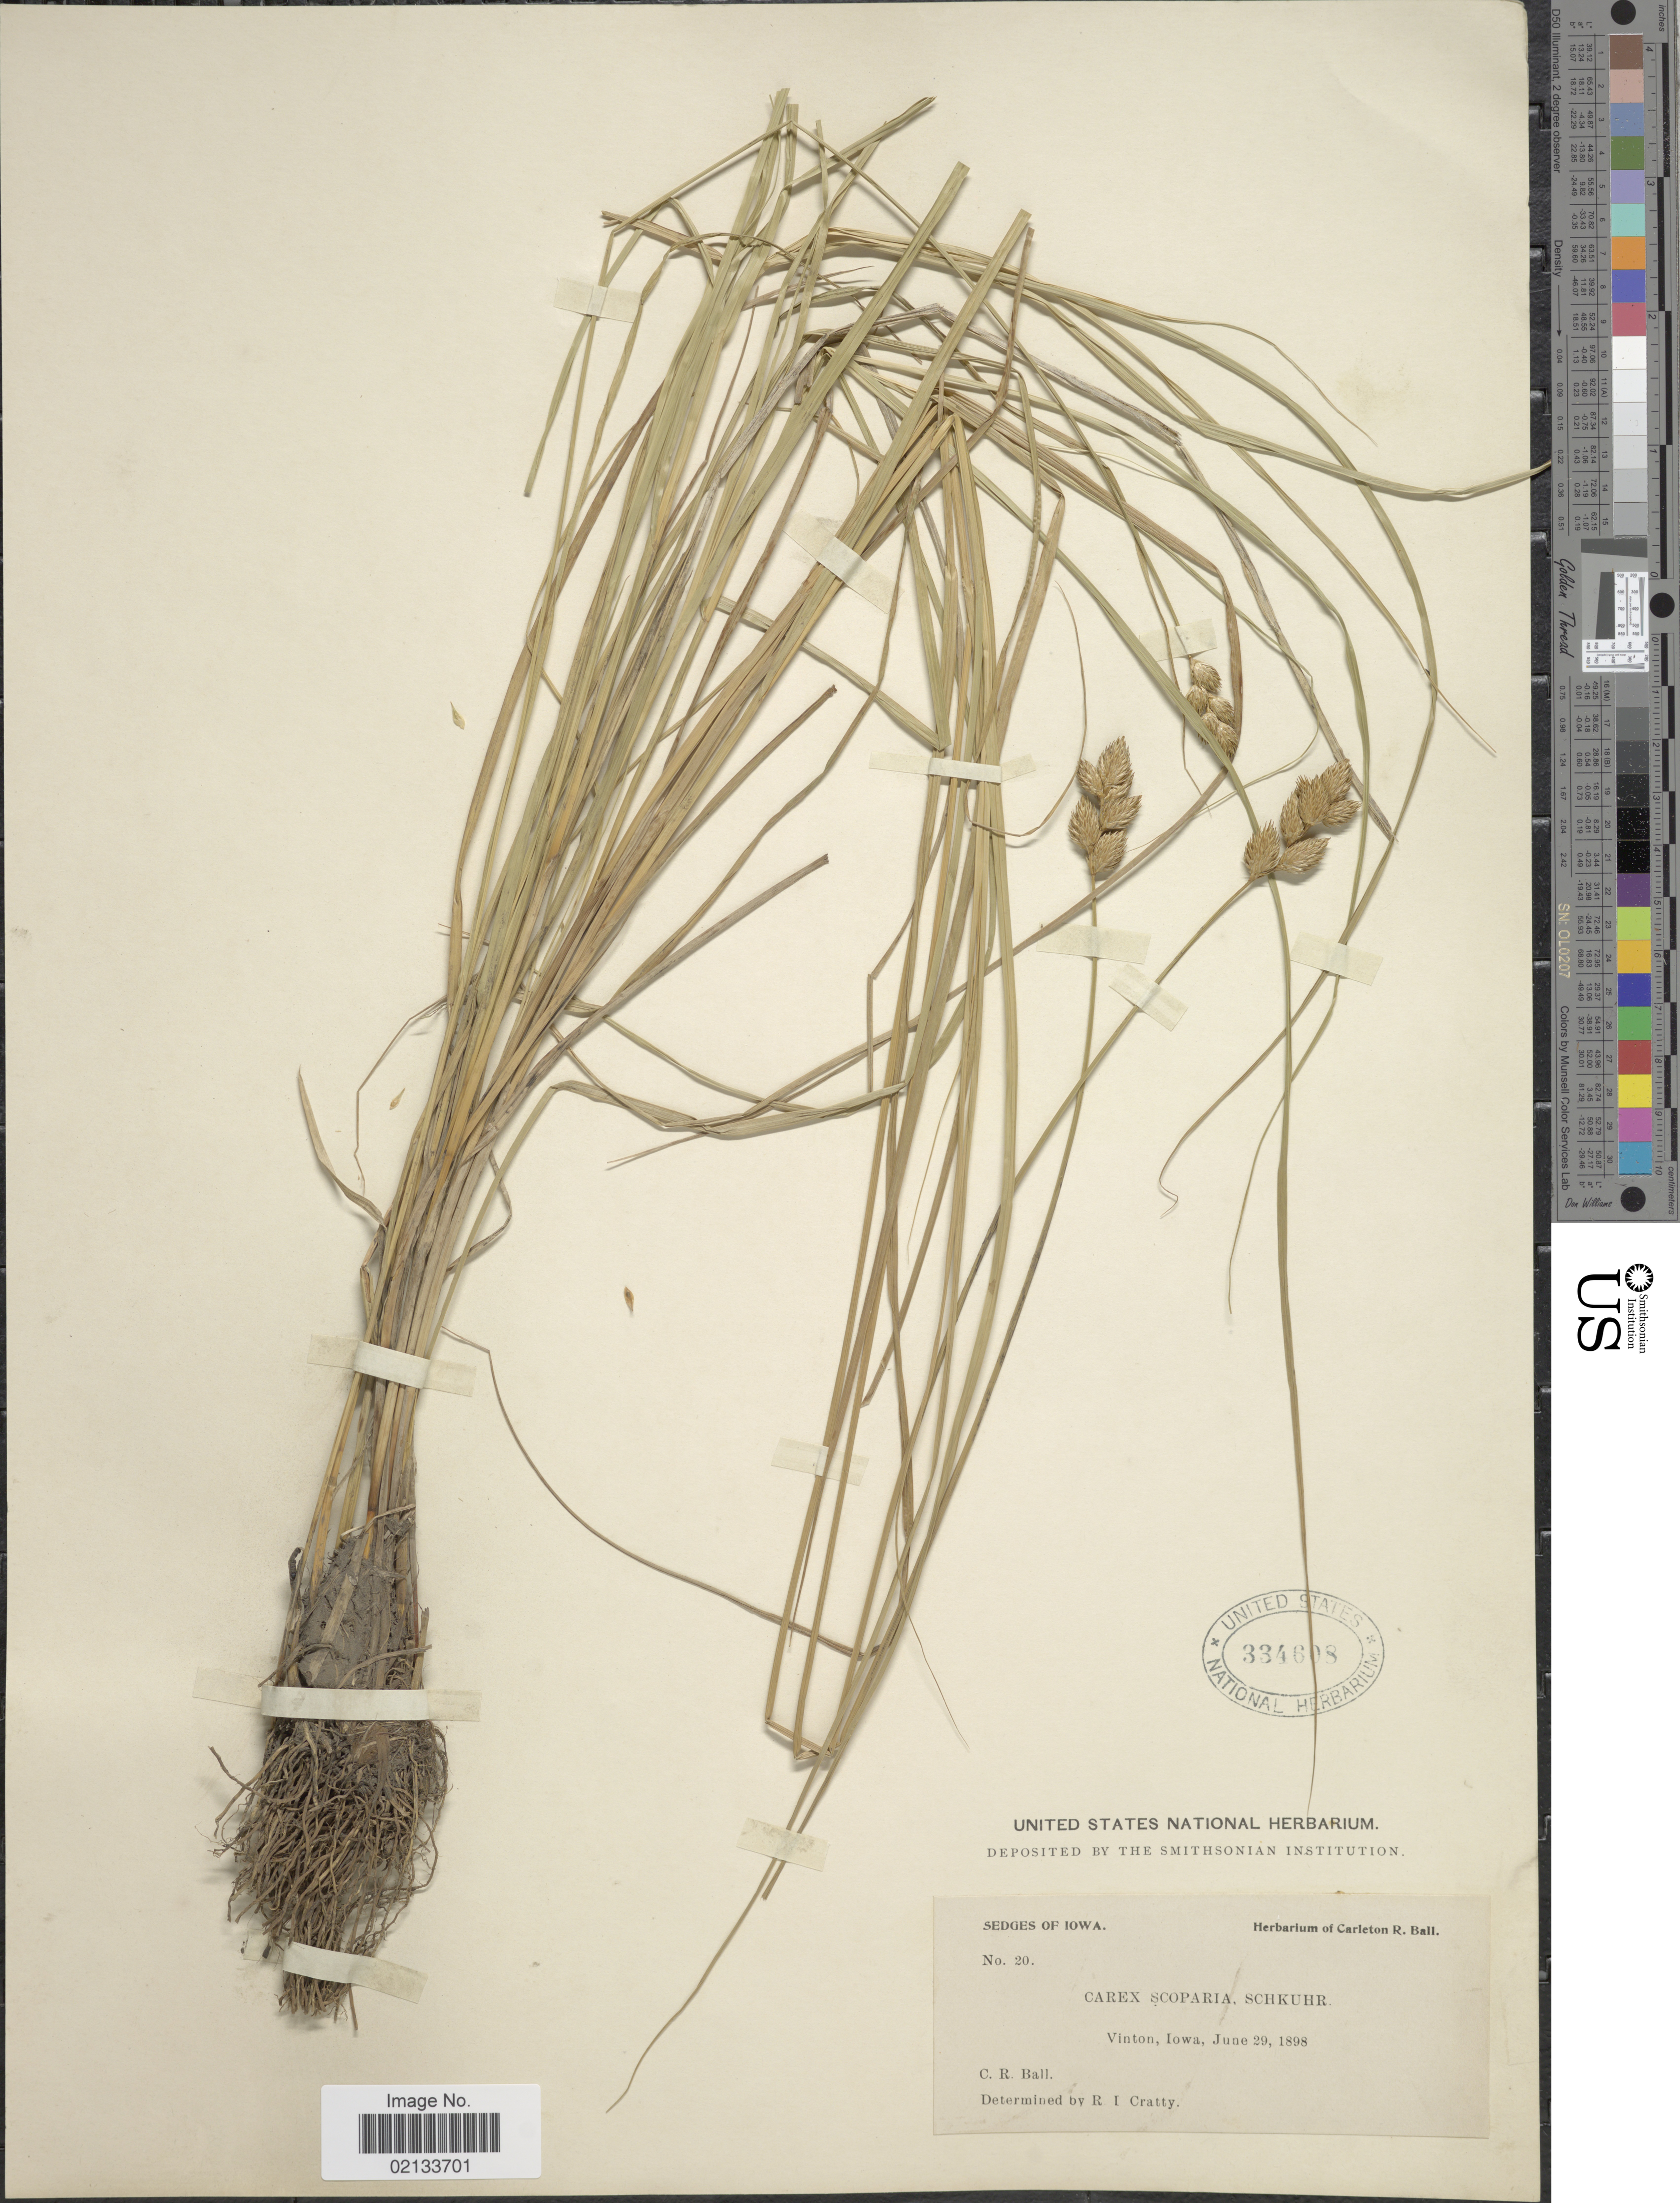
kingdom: Plantae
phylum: Tracheophyta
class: Liliopsida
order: Poales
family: Cyperaceae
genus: Carex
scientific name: Carex scoparia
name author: Schkuhr ex Willd.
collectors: C. R. Ball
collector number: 20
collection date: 1898-06-29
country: United States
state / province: Iowa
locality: Sedges of Iowa, Vinton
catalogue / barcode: US 334608